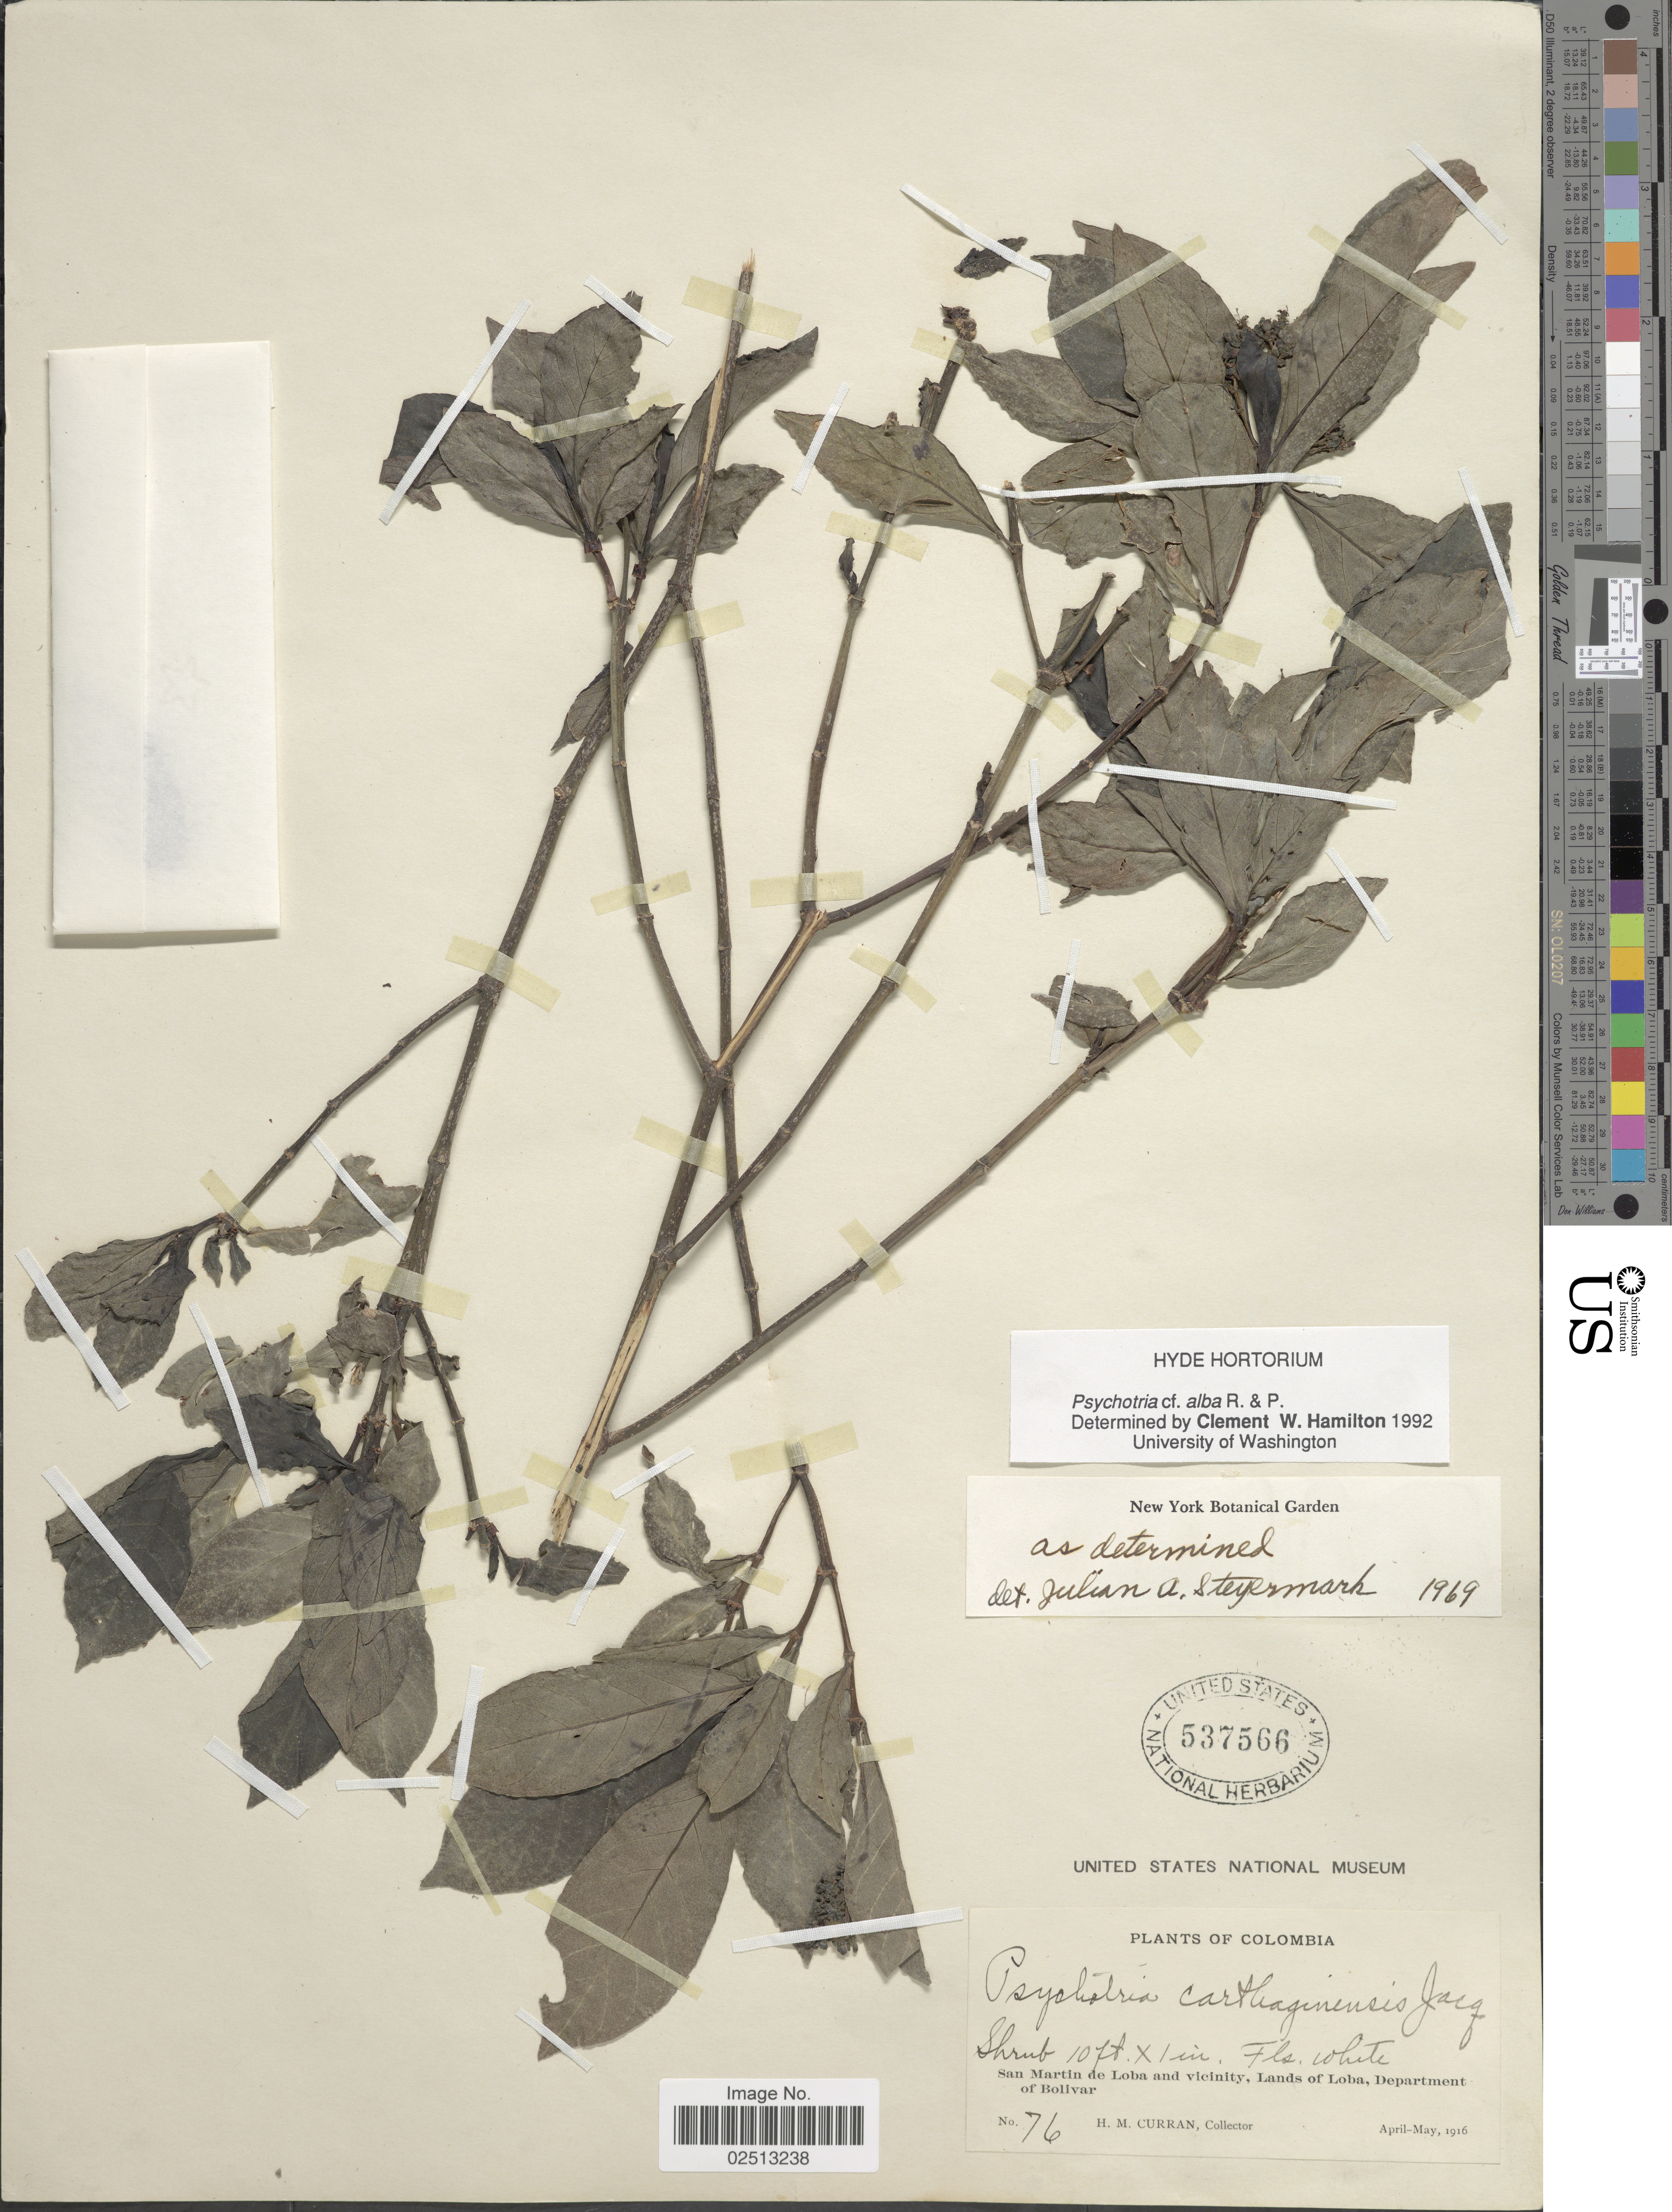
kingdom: Plantae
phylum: Tracheophyta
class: Magnoliopsida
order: Gentianales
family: Rubiaceae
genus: Psychotria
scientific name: Psychotria alba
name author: Ruiz & Pav.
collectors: H. M. Curran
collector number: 76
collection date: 1916-04/1916-05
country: Colombia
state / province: Bolívar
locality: San Martin de Loba and vicinity, Lands of Loba, Department of Bolivar.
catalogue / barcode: US 537566